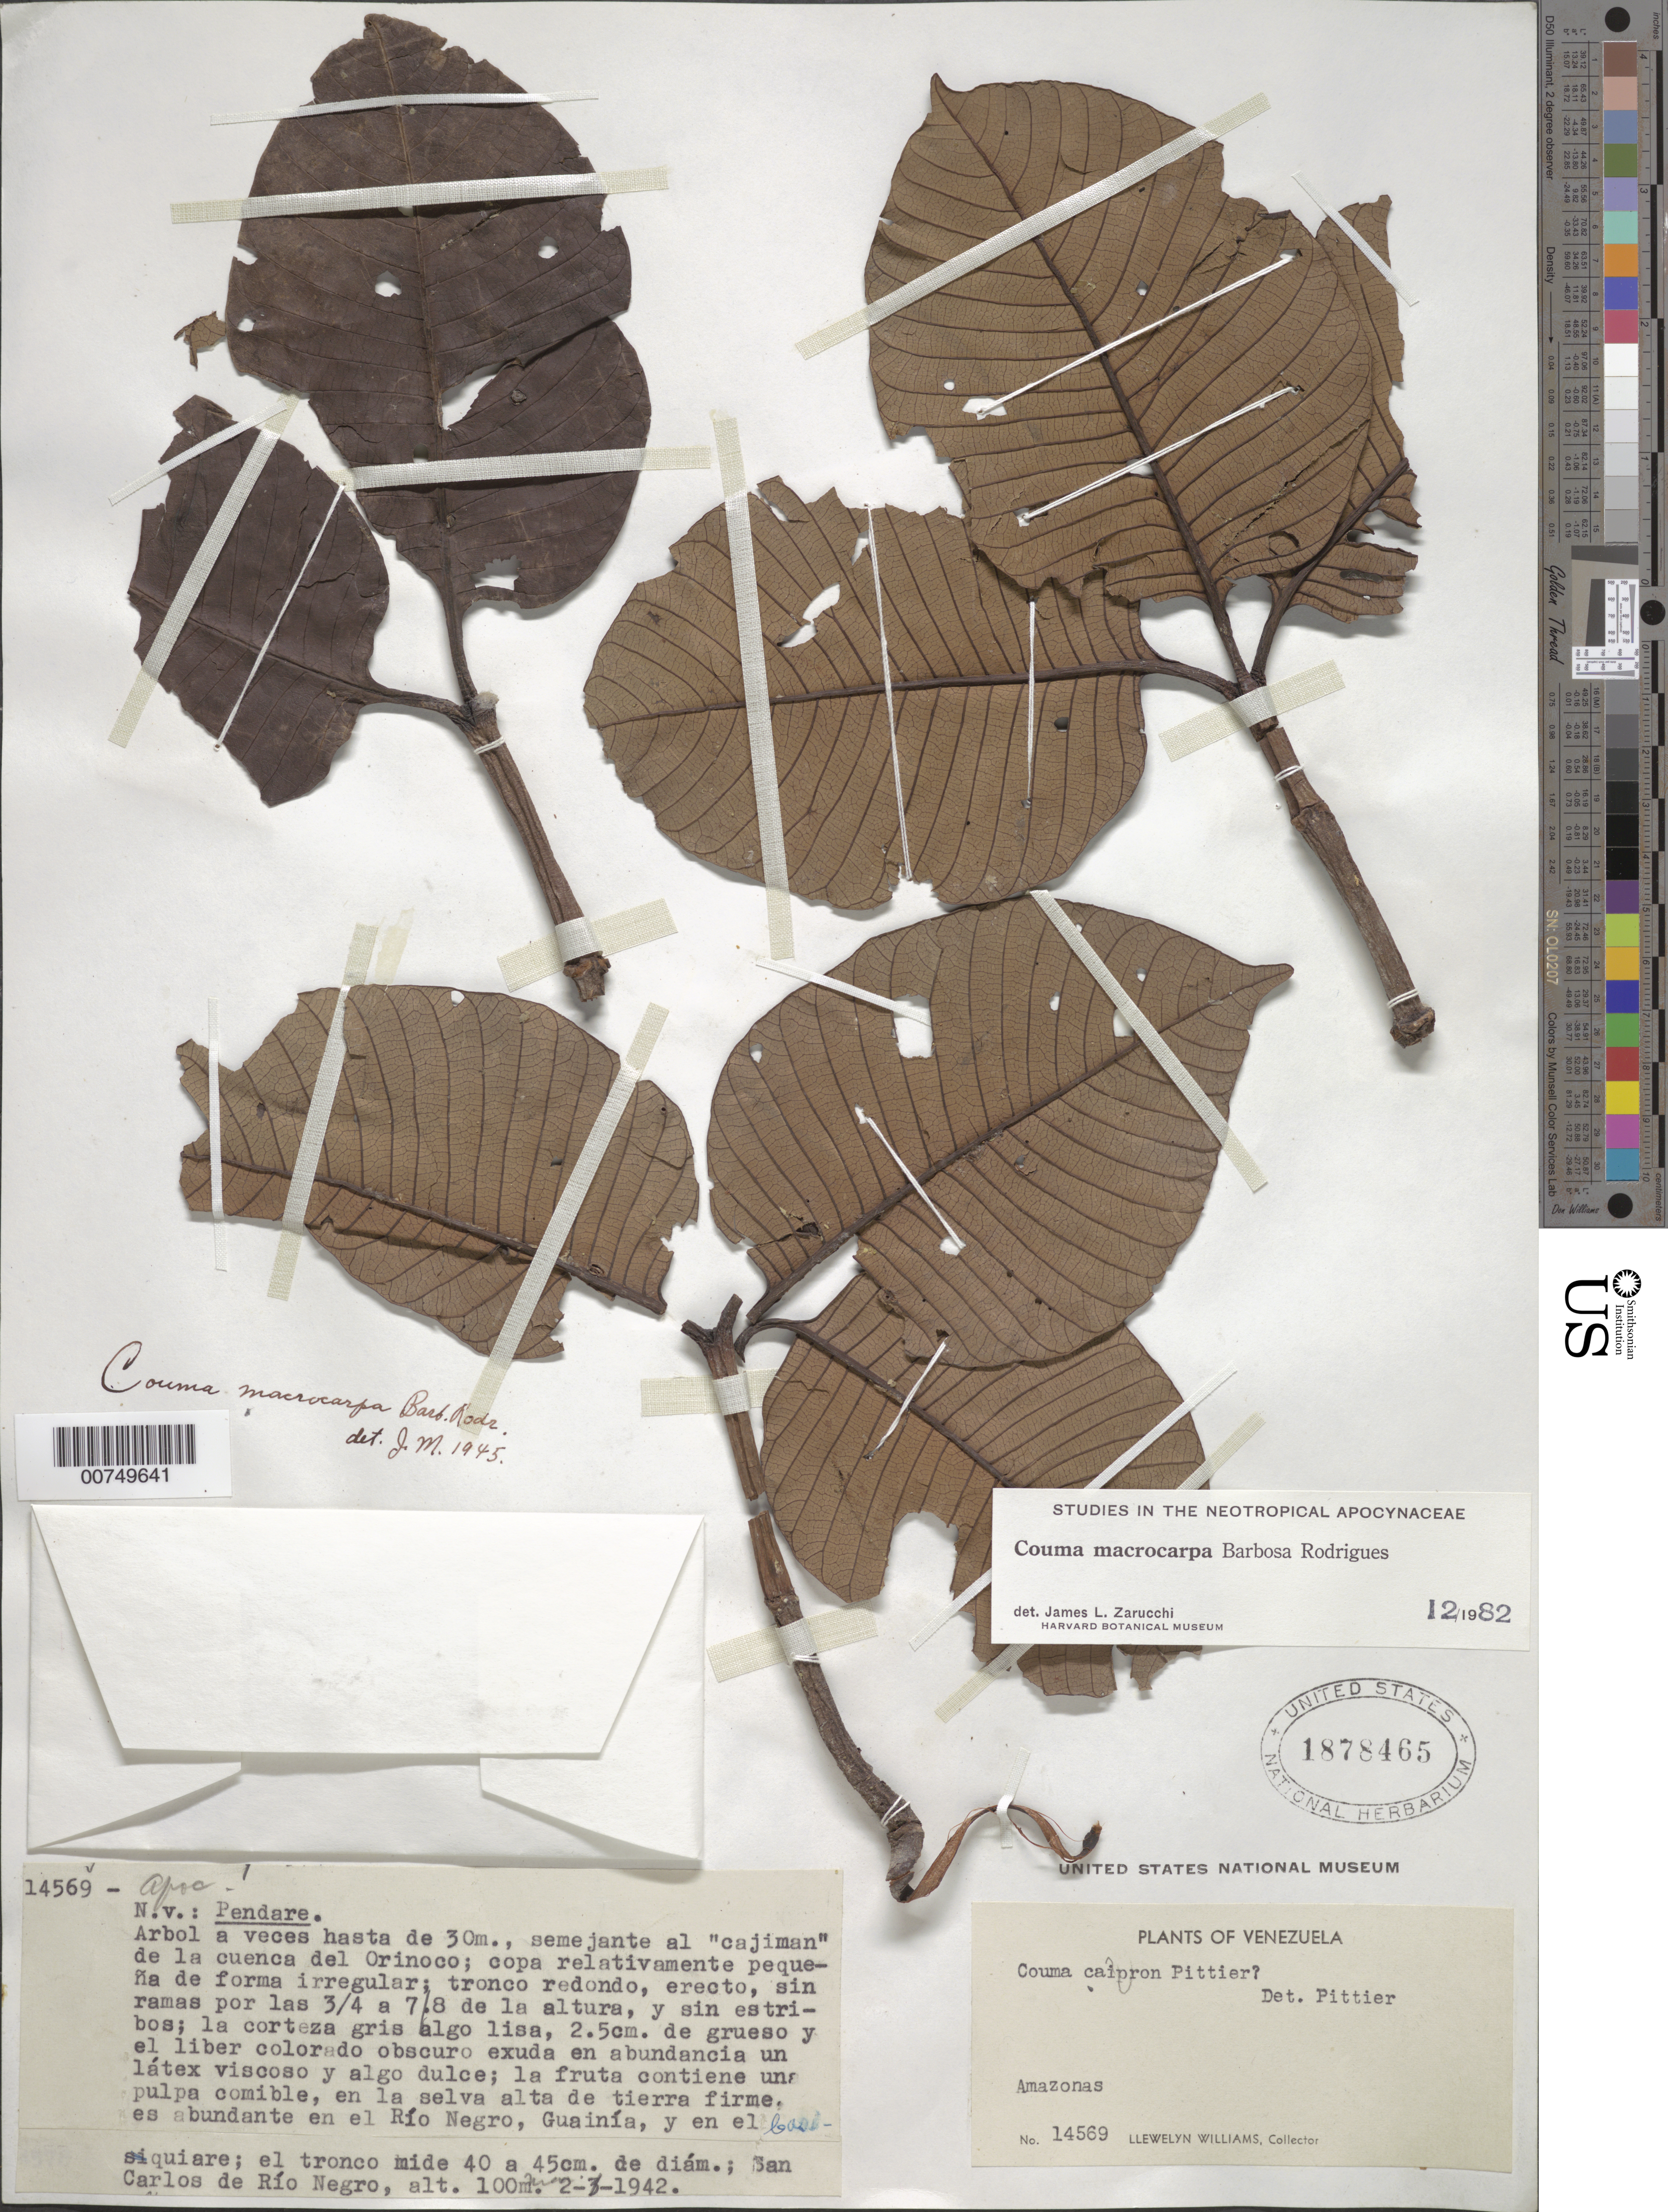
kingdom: Plantae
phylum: Tracheophyta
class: Magnoliopsida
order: Gentianales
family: Apocynaceae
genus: Couma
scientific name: Couma macrocarpa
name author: Barb. Rodr.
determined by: Zarucchi, J. L.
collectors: Ll. Williams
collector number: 14569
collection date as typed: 2-Mar-42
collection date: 1942-03-02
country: Venezuela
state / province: Amazonas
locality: San Carlos de Río Negro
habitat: Selva alta de tierra firme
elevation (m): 100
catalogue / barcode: US 1878465